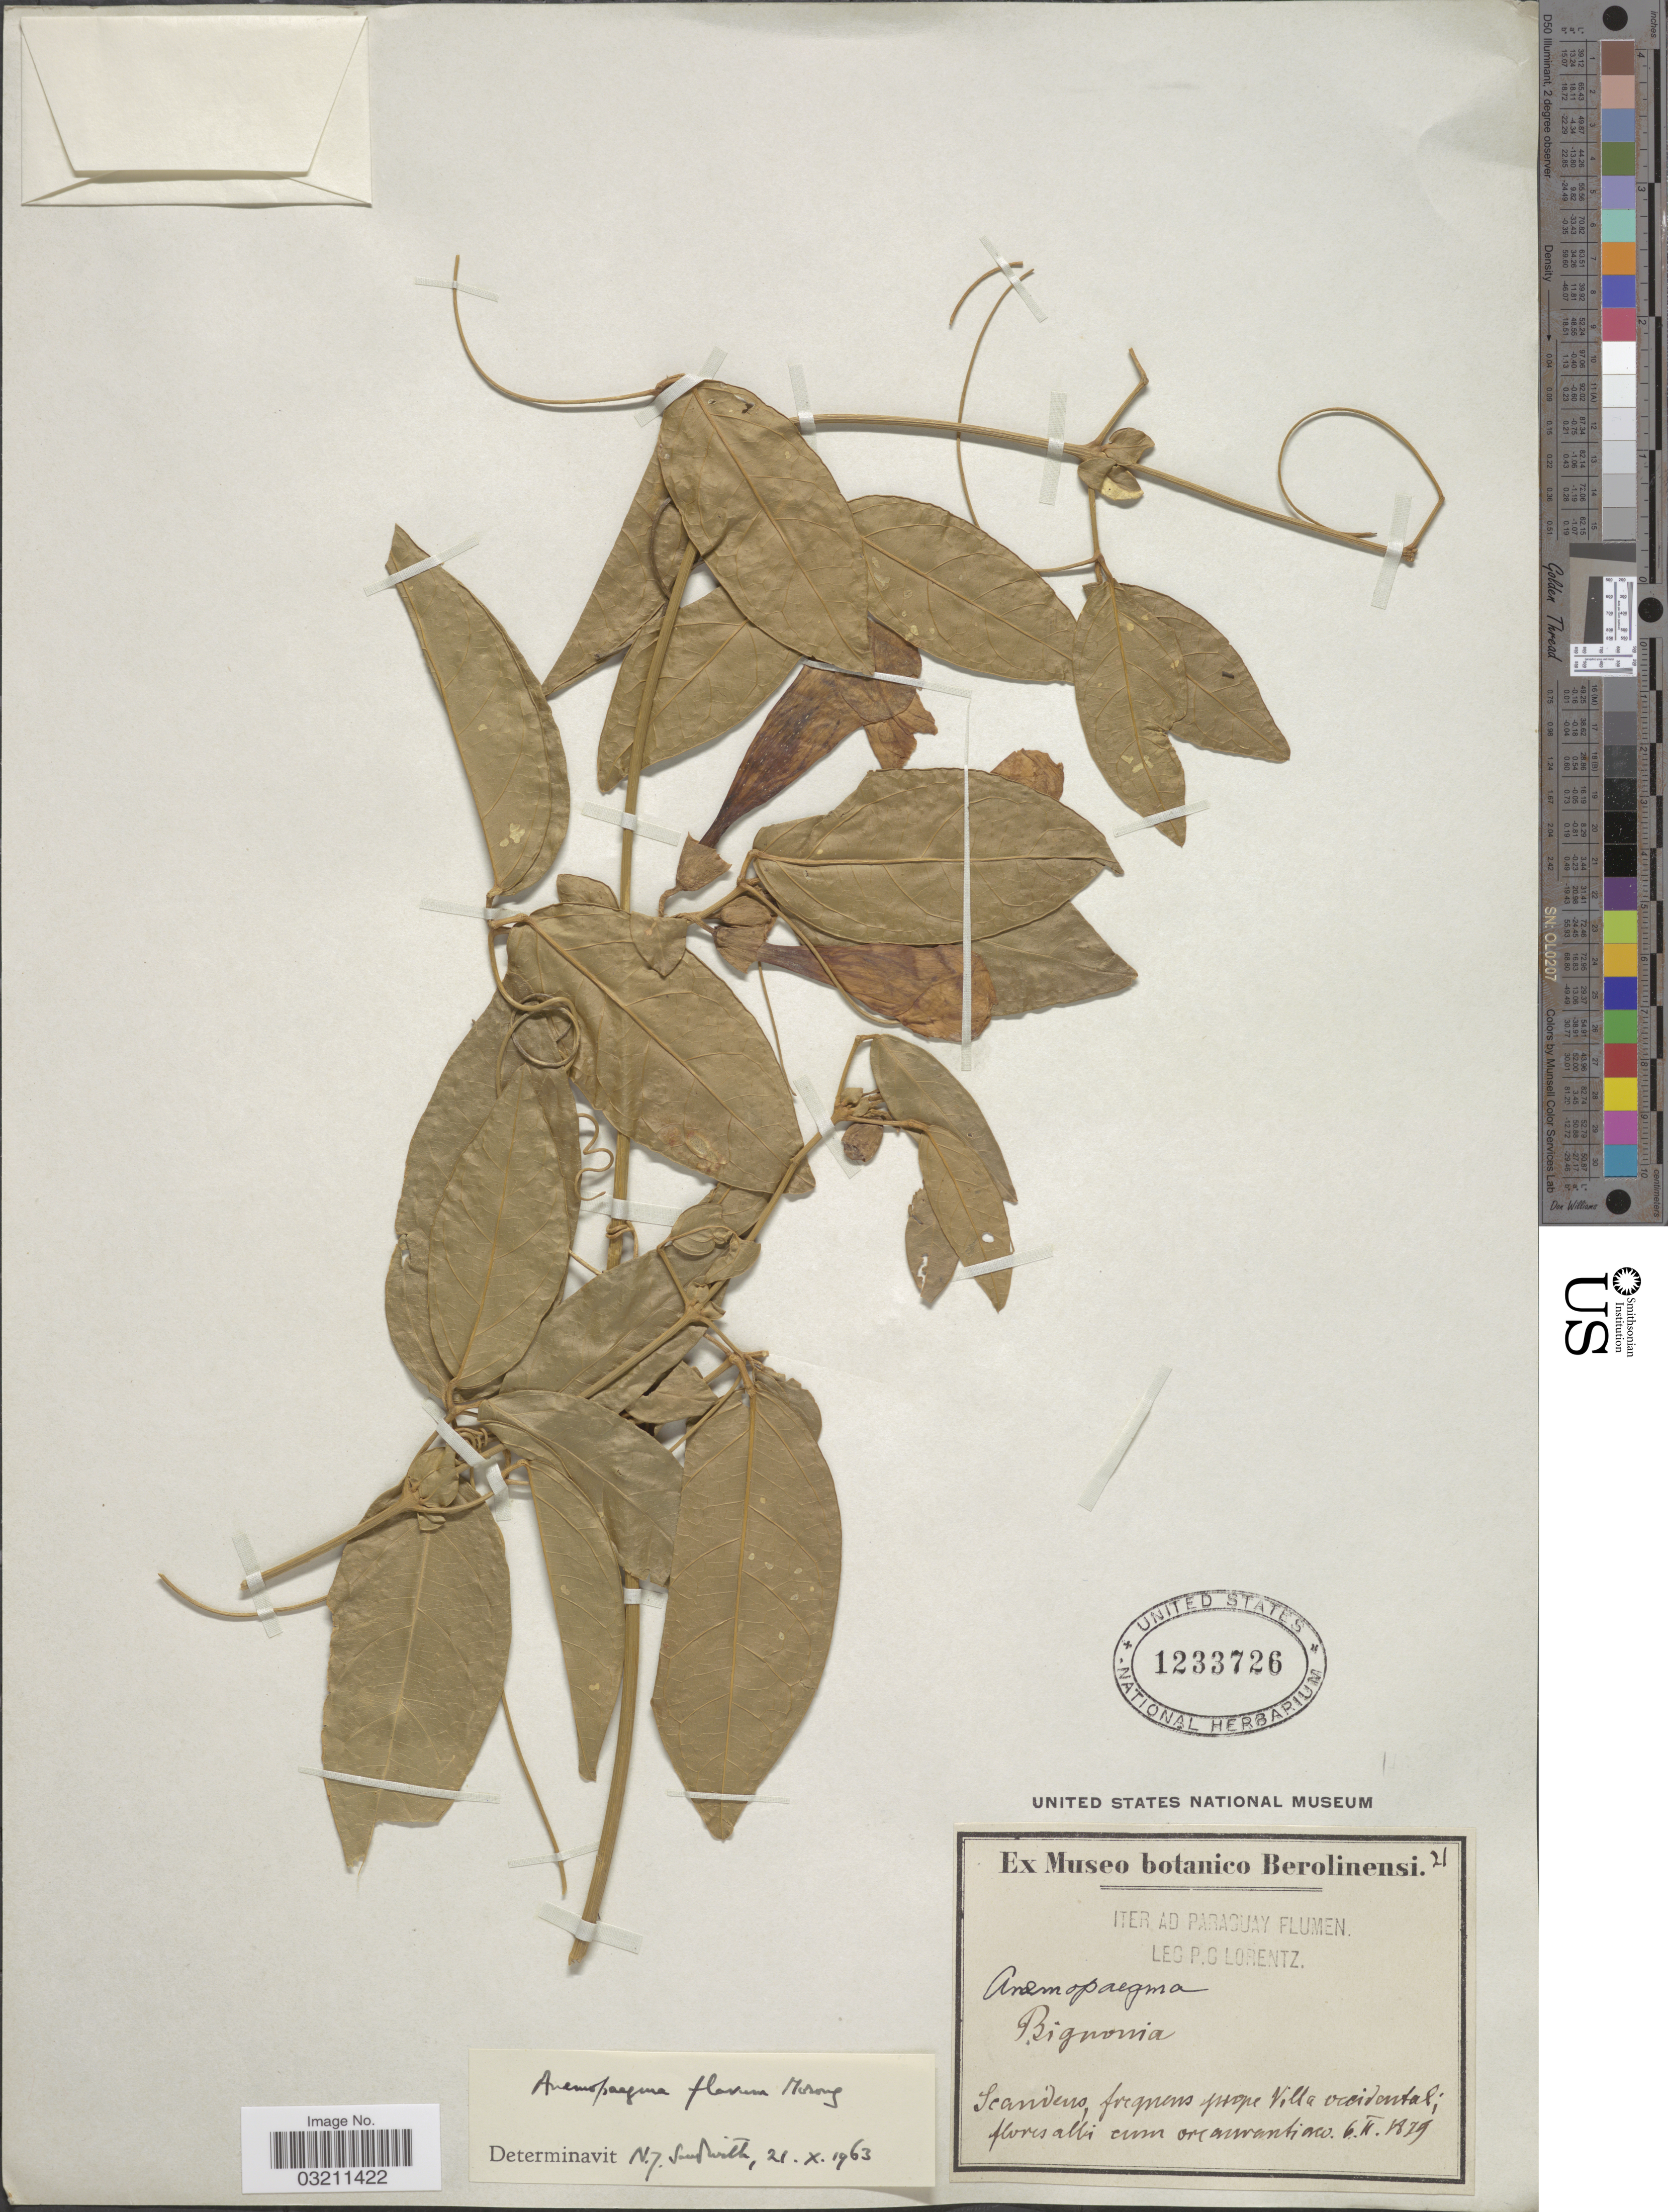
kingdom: Plantae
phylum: Tracheophyta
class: Magnoliopsida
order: Lamiales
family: Bignoniaceae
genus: Anemopaegma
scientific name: Anemopaegma flavum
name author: Morong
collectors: P. G. Lorentz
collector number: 21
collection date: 1879-02-06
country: Paraguay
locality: Iter ad Paraguay Flumen. Prope Villa occidentali.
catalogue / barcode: US 1233726